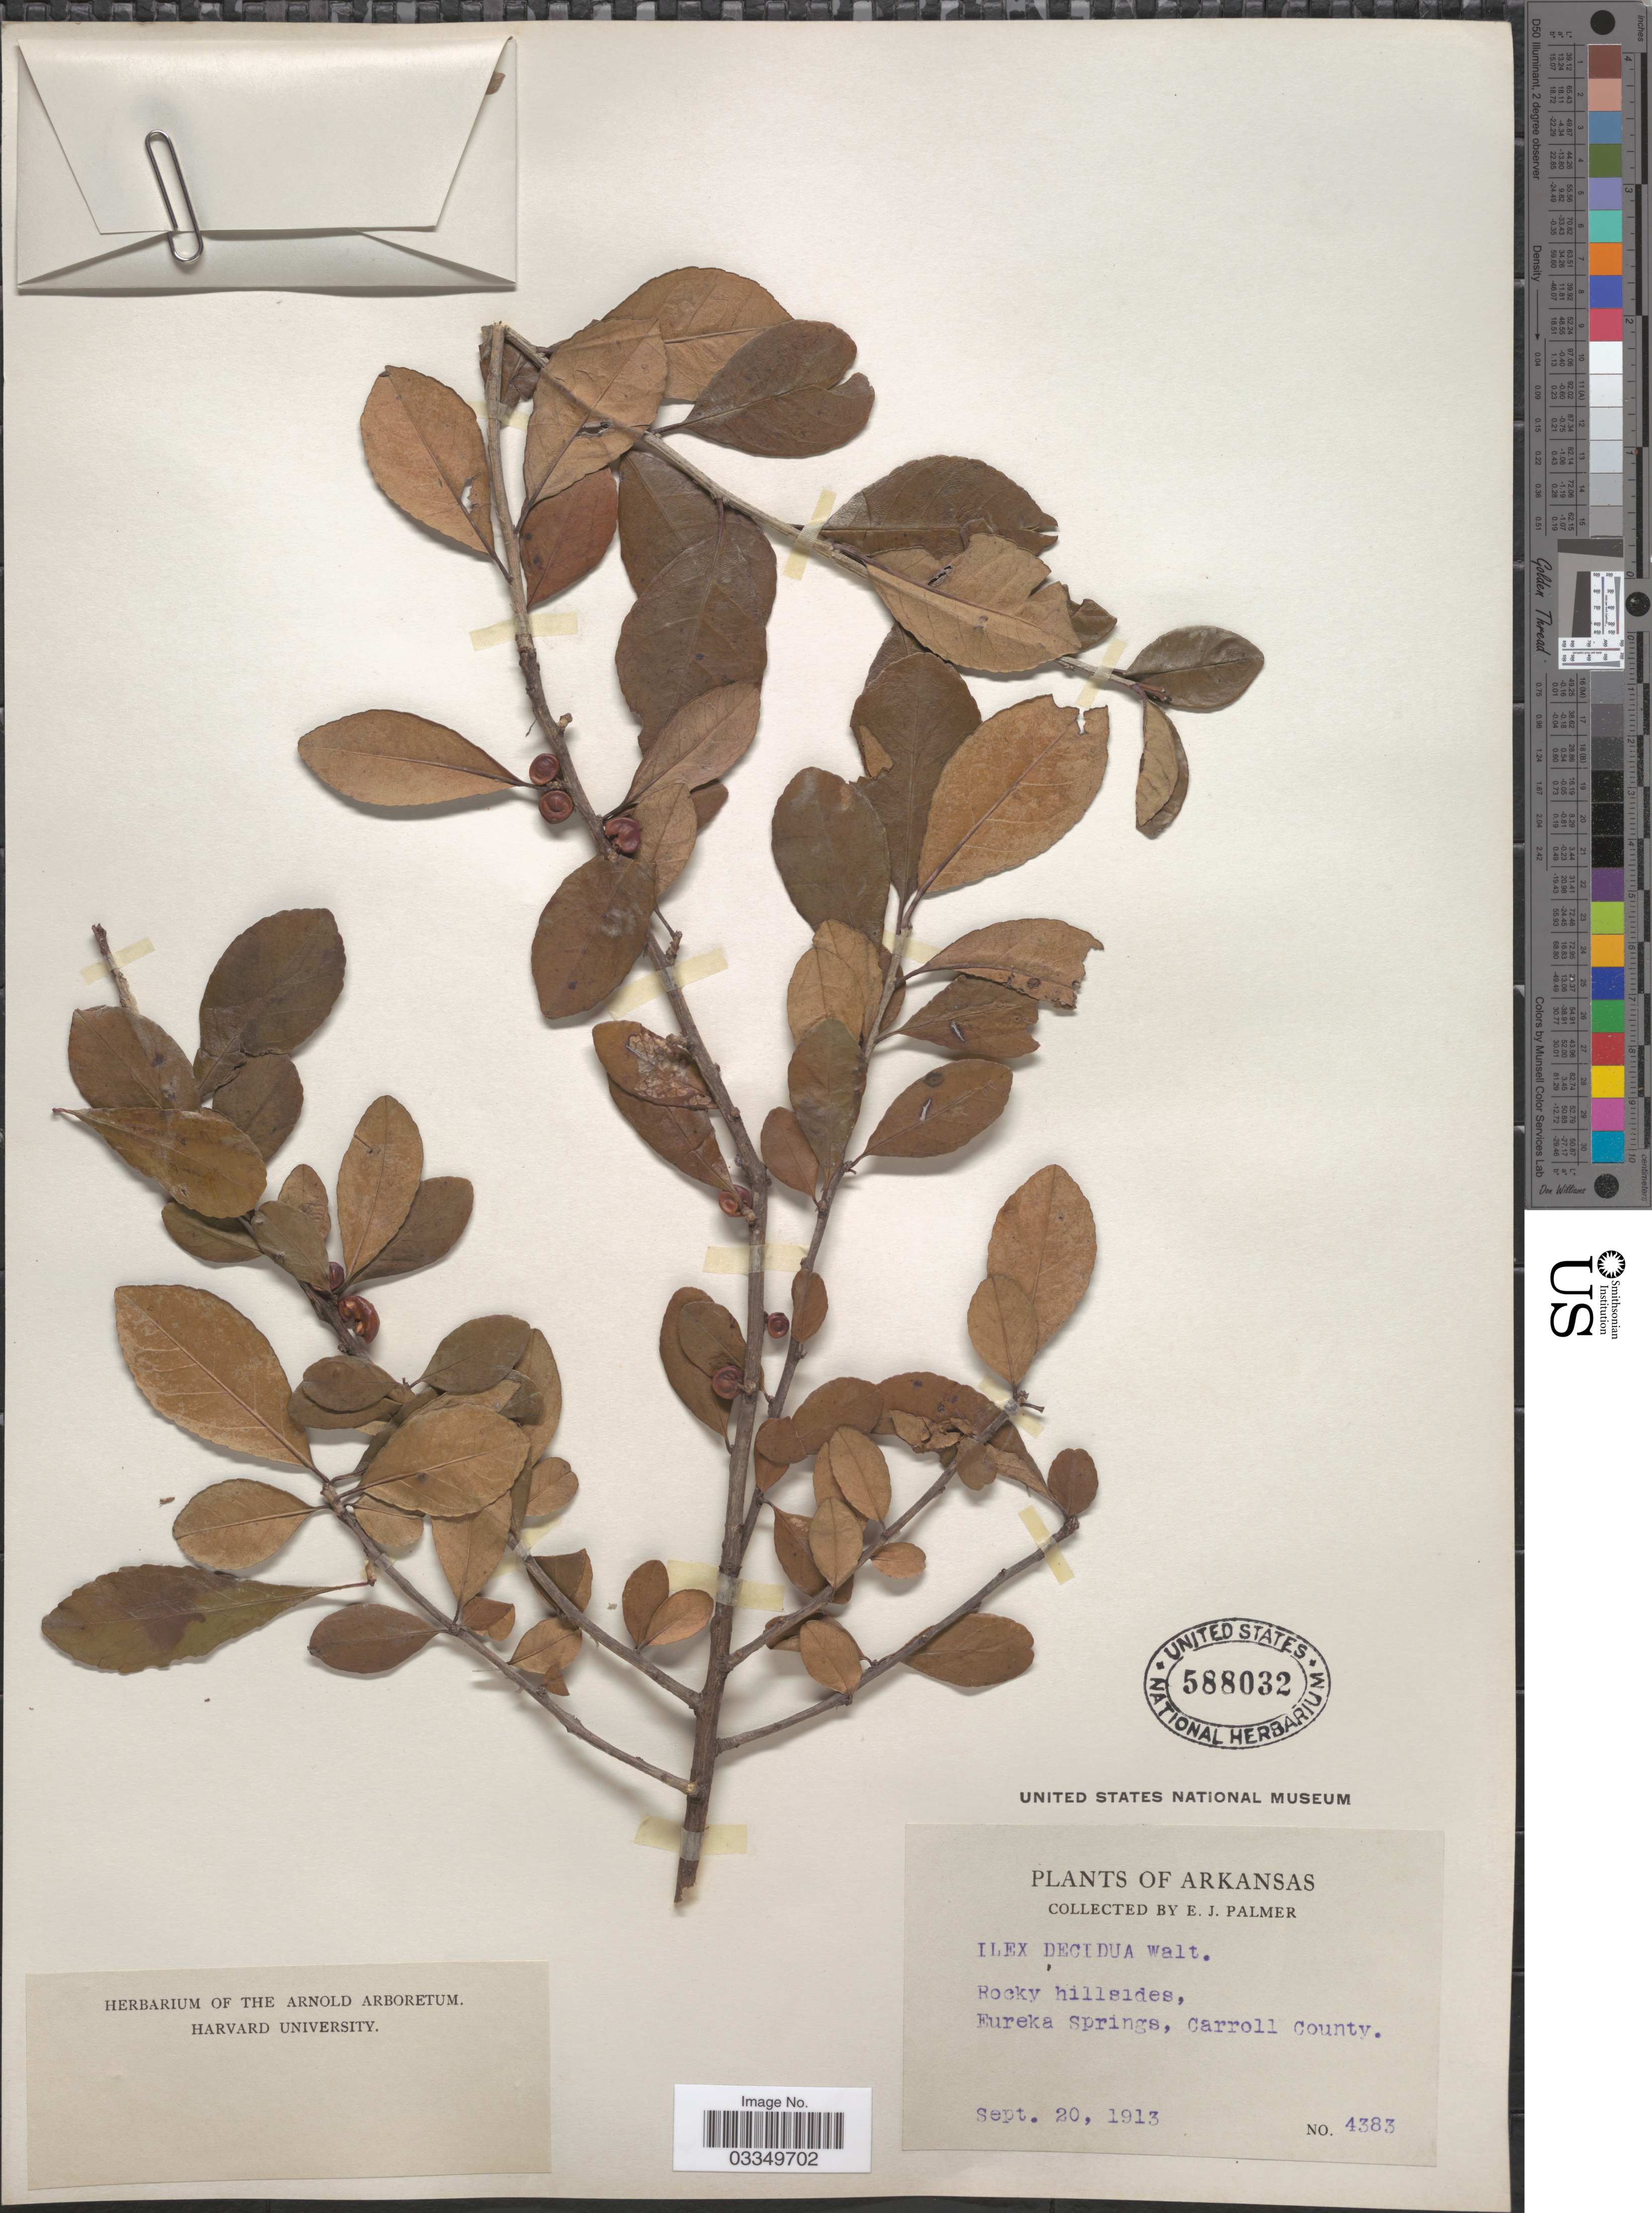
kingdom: Plantae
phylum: Tracheophyta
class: Magnoliopsida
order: Aquifoliales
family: Aquifoliaceae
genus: Ilex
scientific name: Ilex decidua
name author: Walter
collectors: E. J. Palmer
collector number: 4383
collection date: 1913-09-20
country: United States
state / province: Arkansas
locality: Eureka Springs, Carroll County.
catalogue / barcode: US 588032